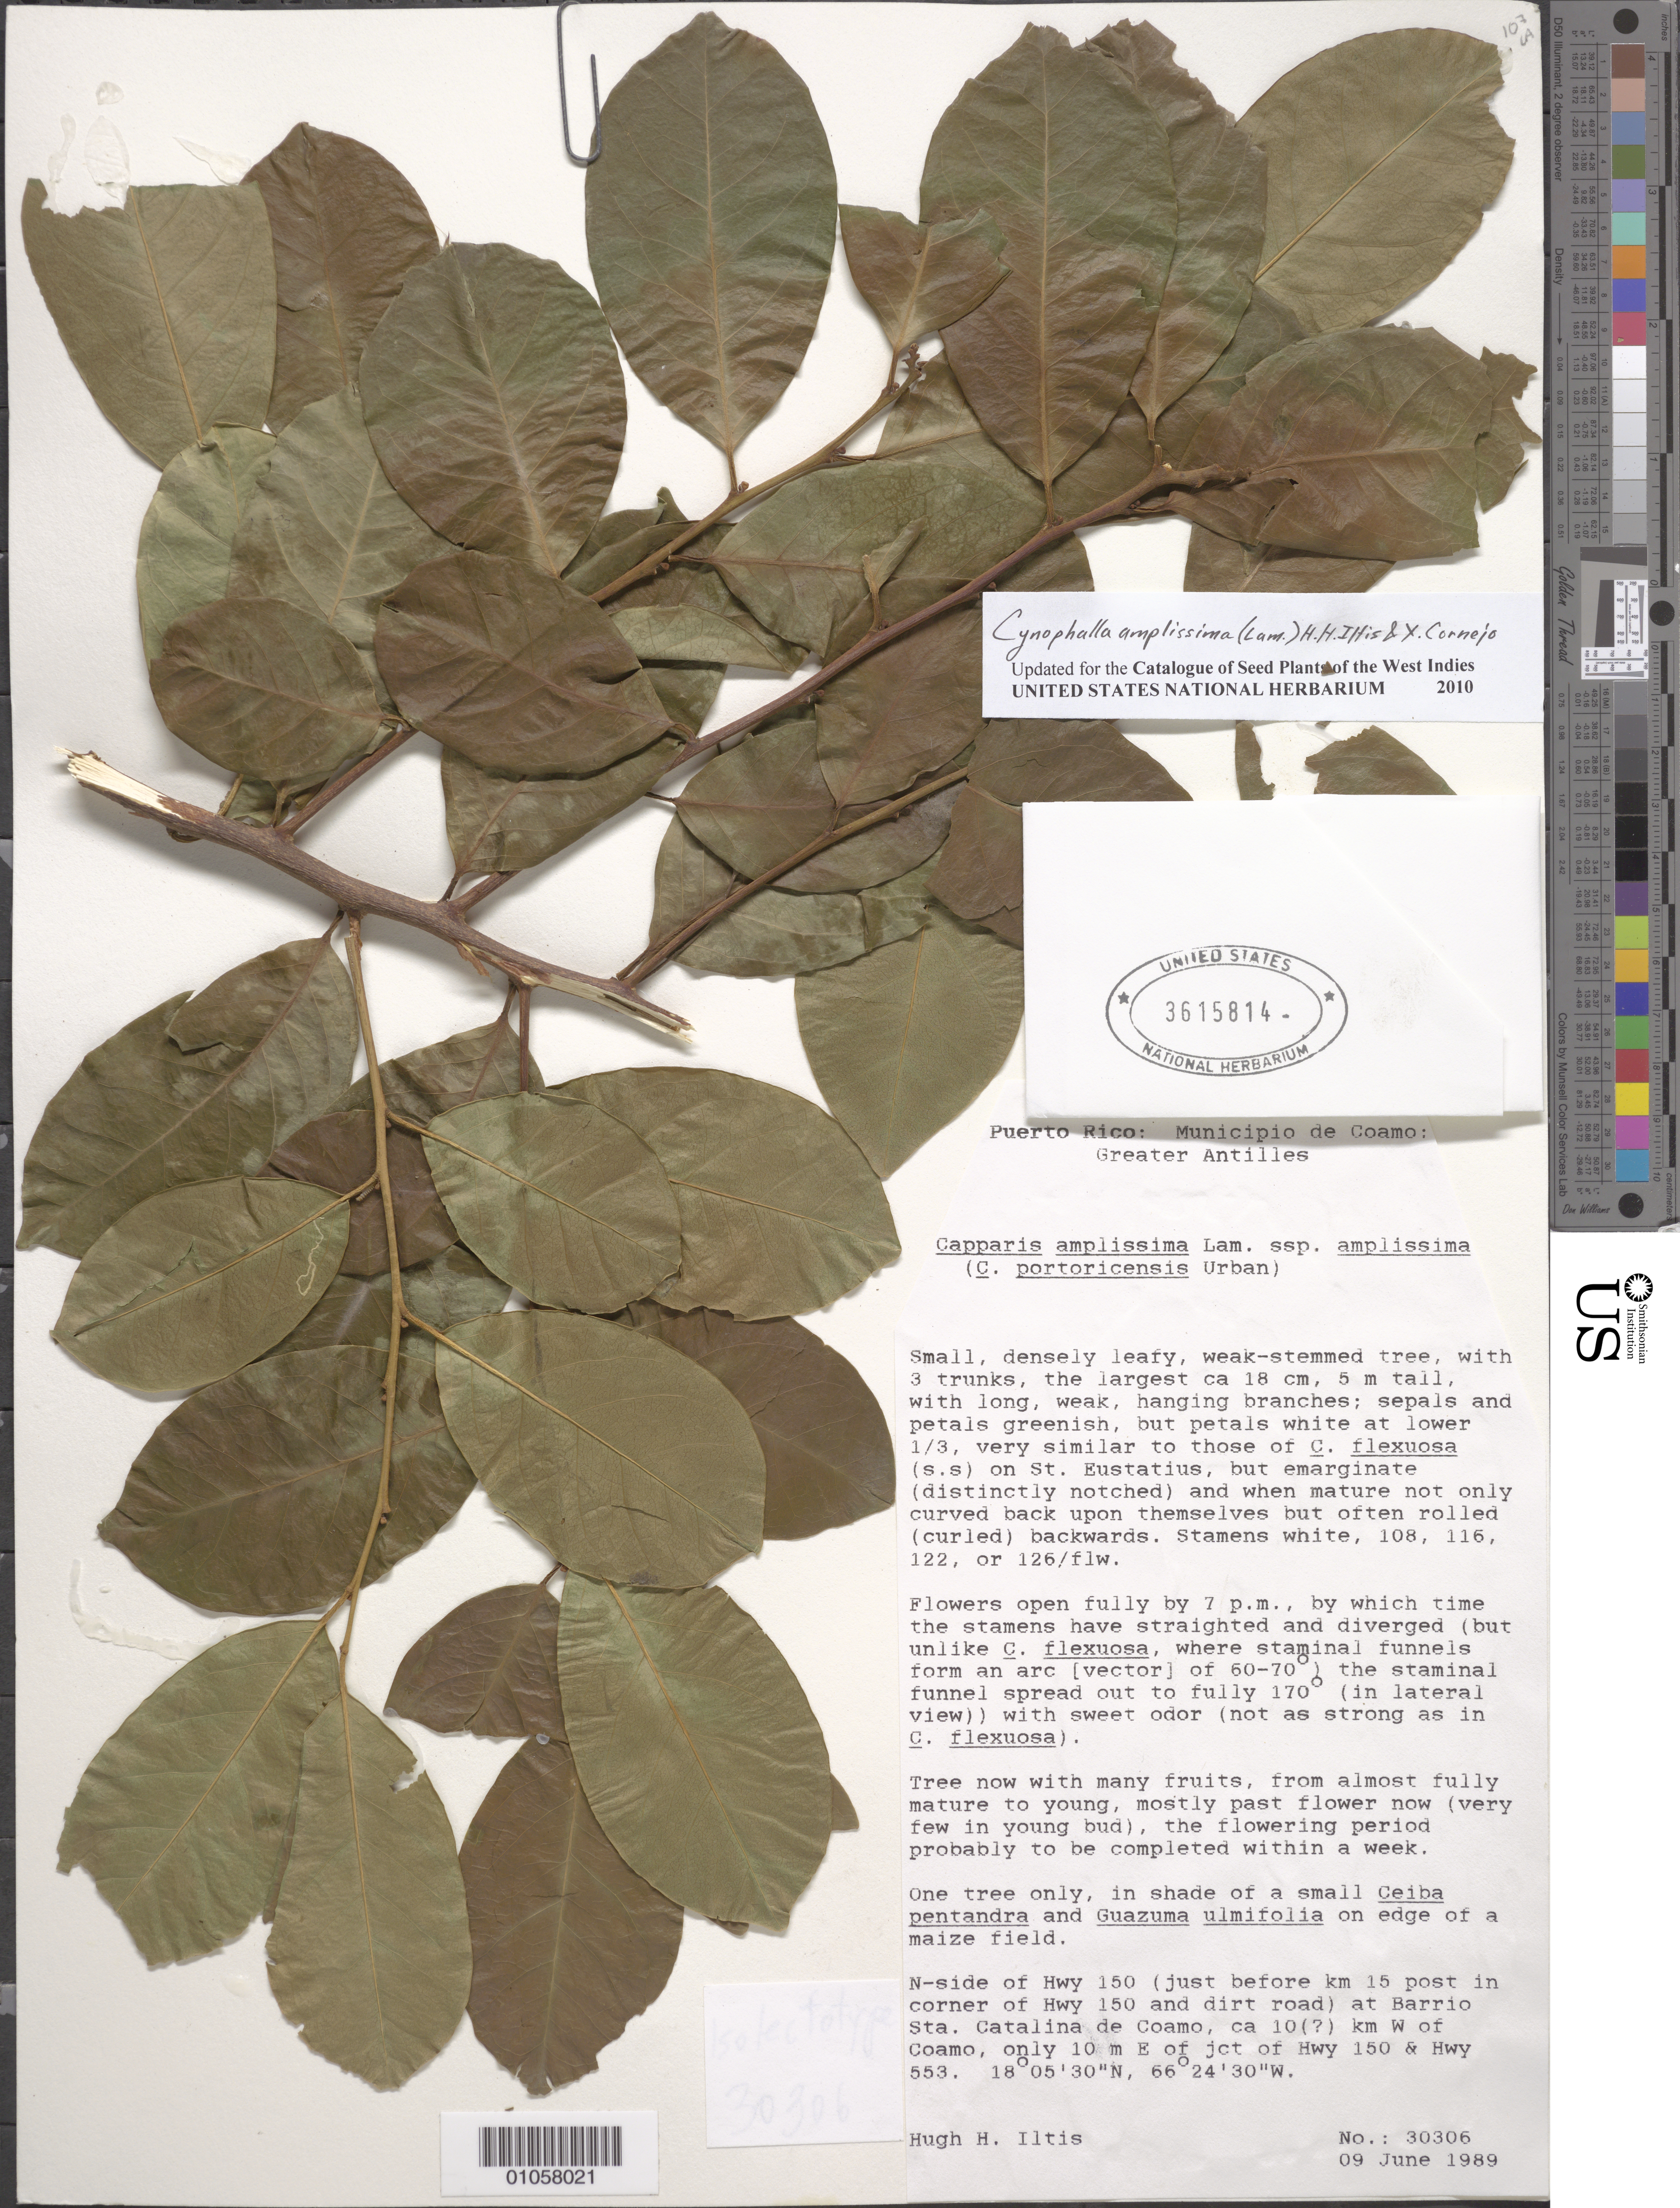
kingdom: Plantae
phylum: Tracheophyta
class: Magnoliopsida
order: Brassicales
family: Capparaceae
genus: Cynophalla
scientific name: Cynophalla amplissima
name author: (Lam.) Iltis & Cornejo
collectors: H. H. Iltis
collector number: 30306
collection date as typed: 09 Jun 1989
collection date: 1989-06-09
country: Puerto Rico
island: Puerto Rico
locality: Mun. de Coamo; N side of Hwy 150 (just before km 15 post in corner of Hwy 150 and dirt road) at Barrio Sta. Catalina de Coamo, ca. 10 (?) km W of Coamo, only 10 m E of juct. Of Hwy 150 and Hwy 553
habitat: One tree only in shade of small Ceiba pentantra and Guazuma ulmifolia on edge of a maize field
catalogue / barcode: US 3615814